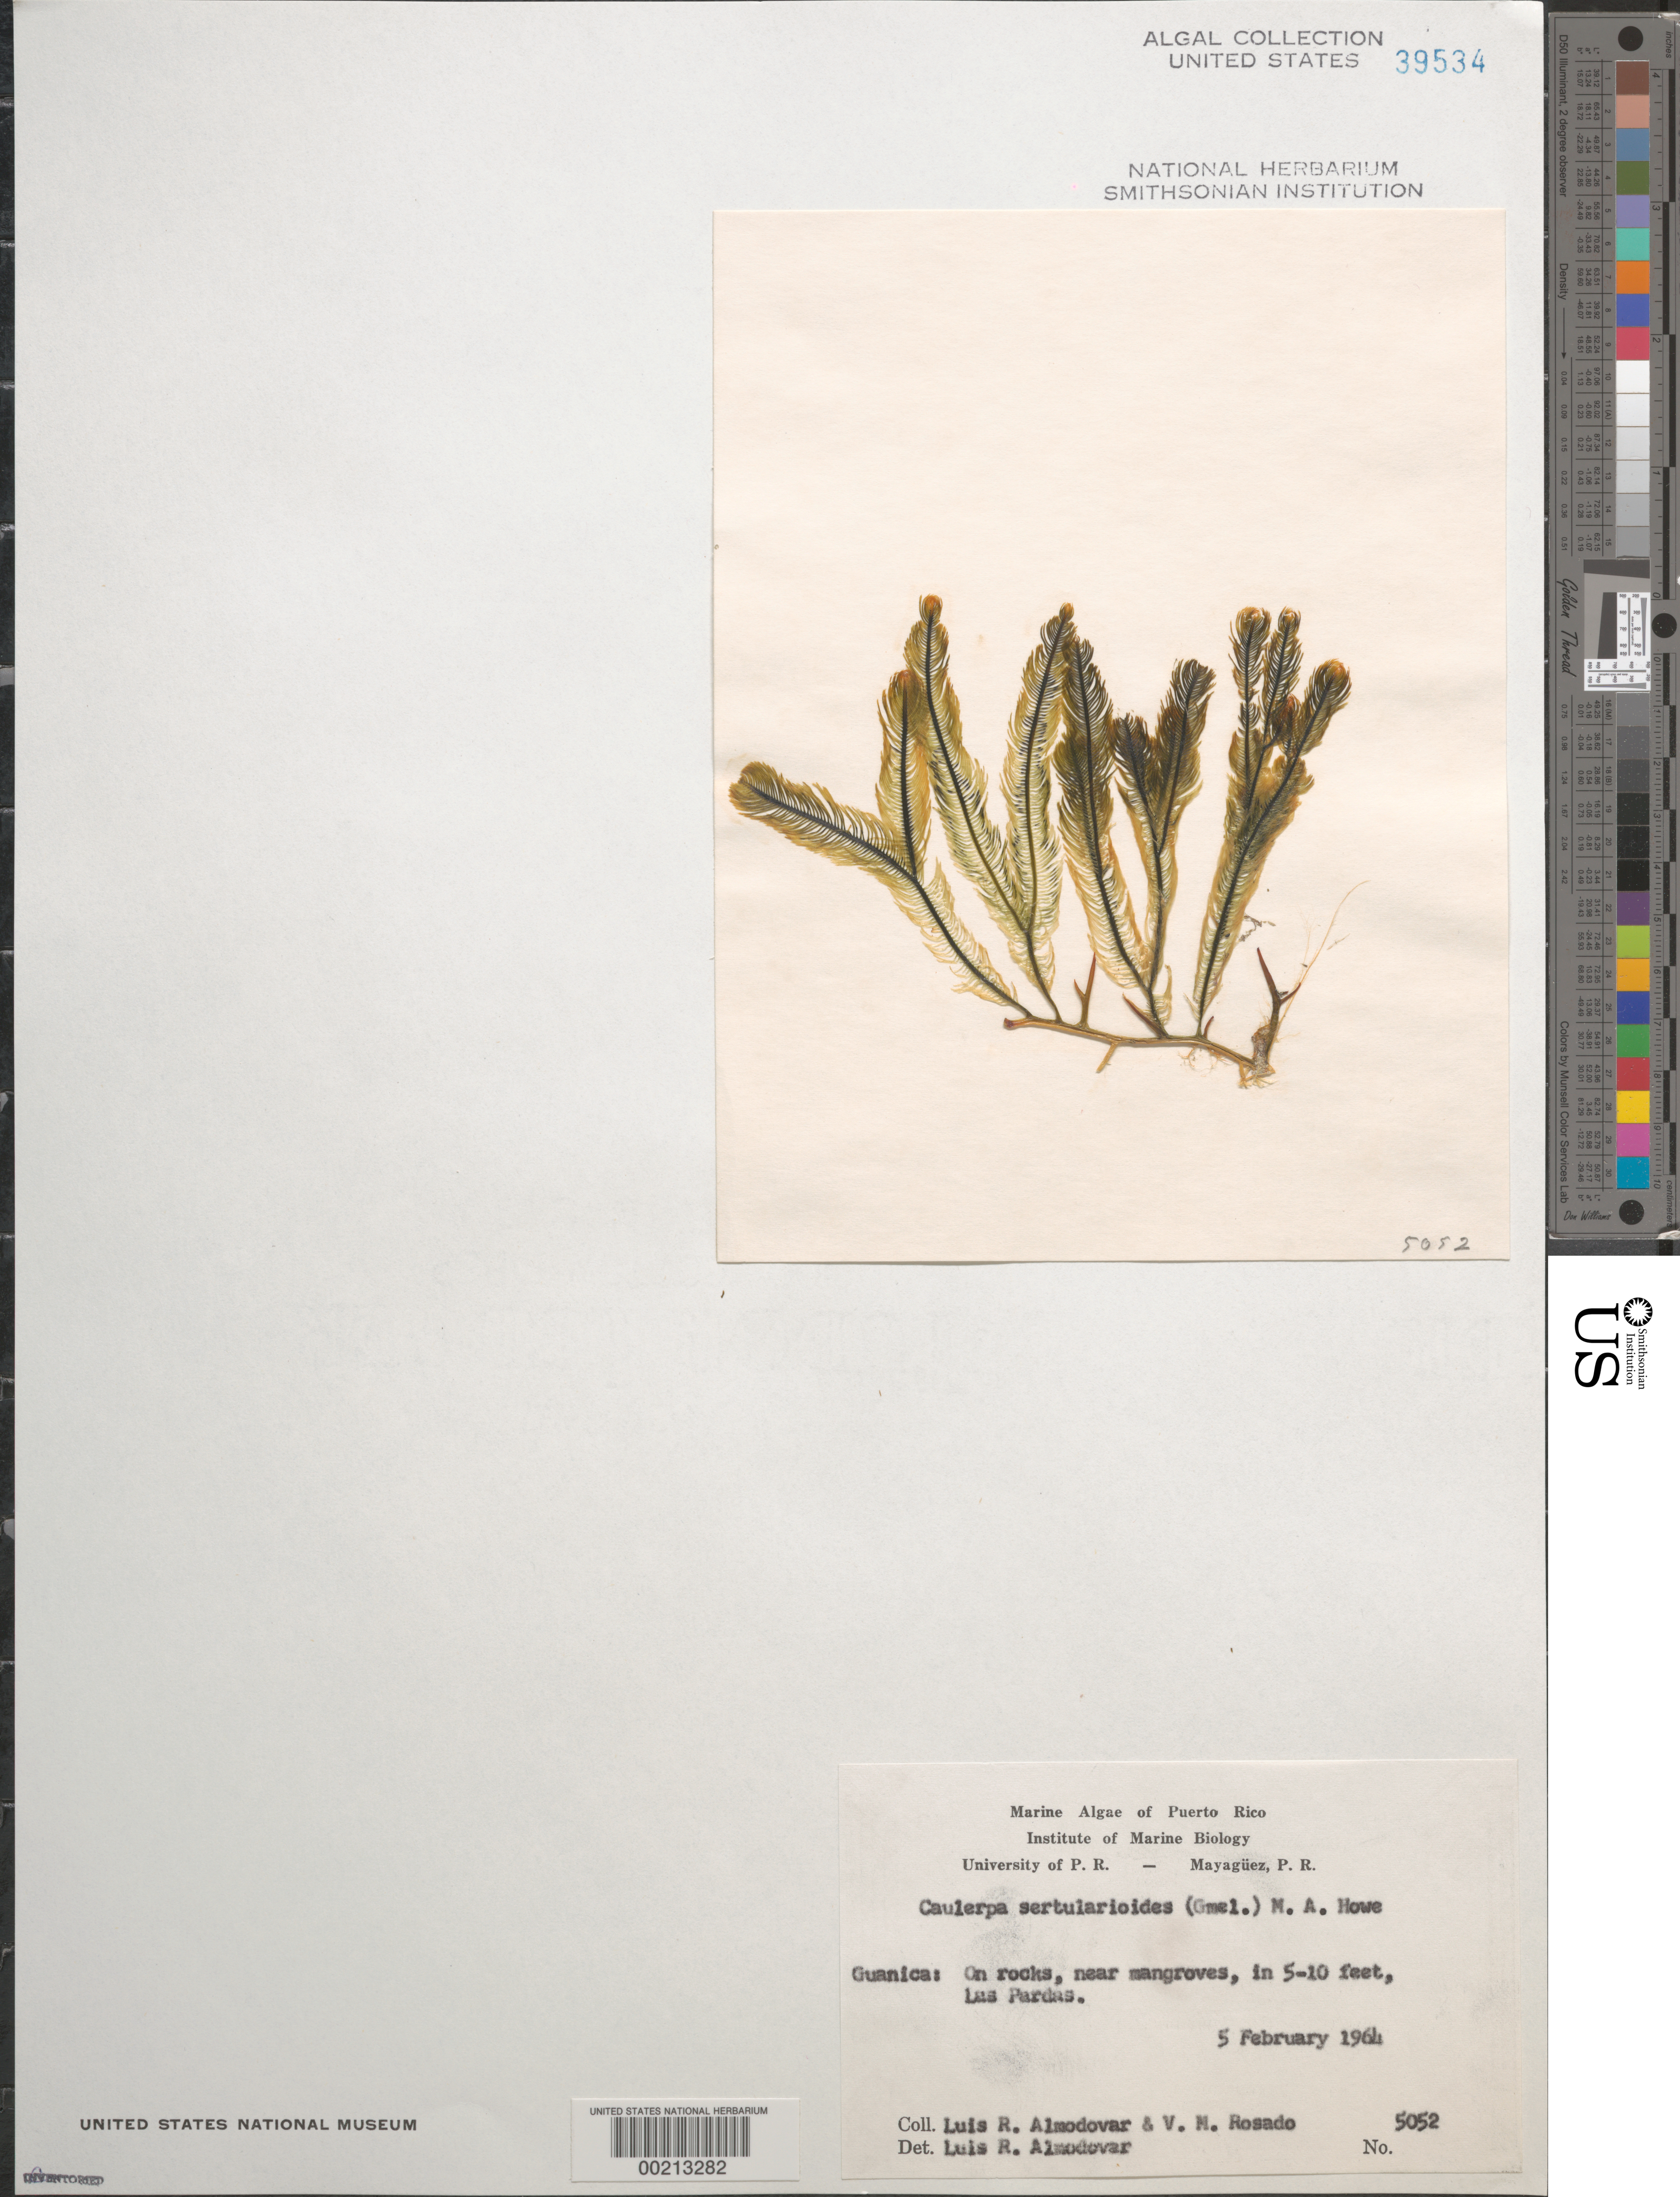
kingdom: Plantae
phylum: Chlorophyta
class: Ulvophyceae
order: Bryopsidales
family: Caulerpaceae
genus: Caulerpa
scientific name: Caulerpa sertularioides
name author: (S.G. Gmel.) M. Howe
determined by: Almodovar, L. R.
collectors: L. Almodovar & V. Rosado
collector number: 5052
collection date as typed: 05 Feb 1964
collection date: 1964-02-05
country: Puerto Rico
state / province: Guanica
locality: Las pardas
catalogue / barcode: US 39534